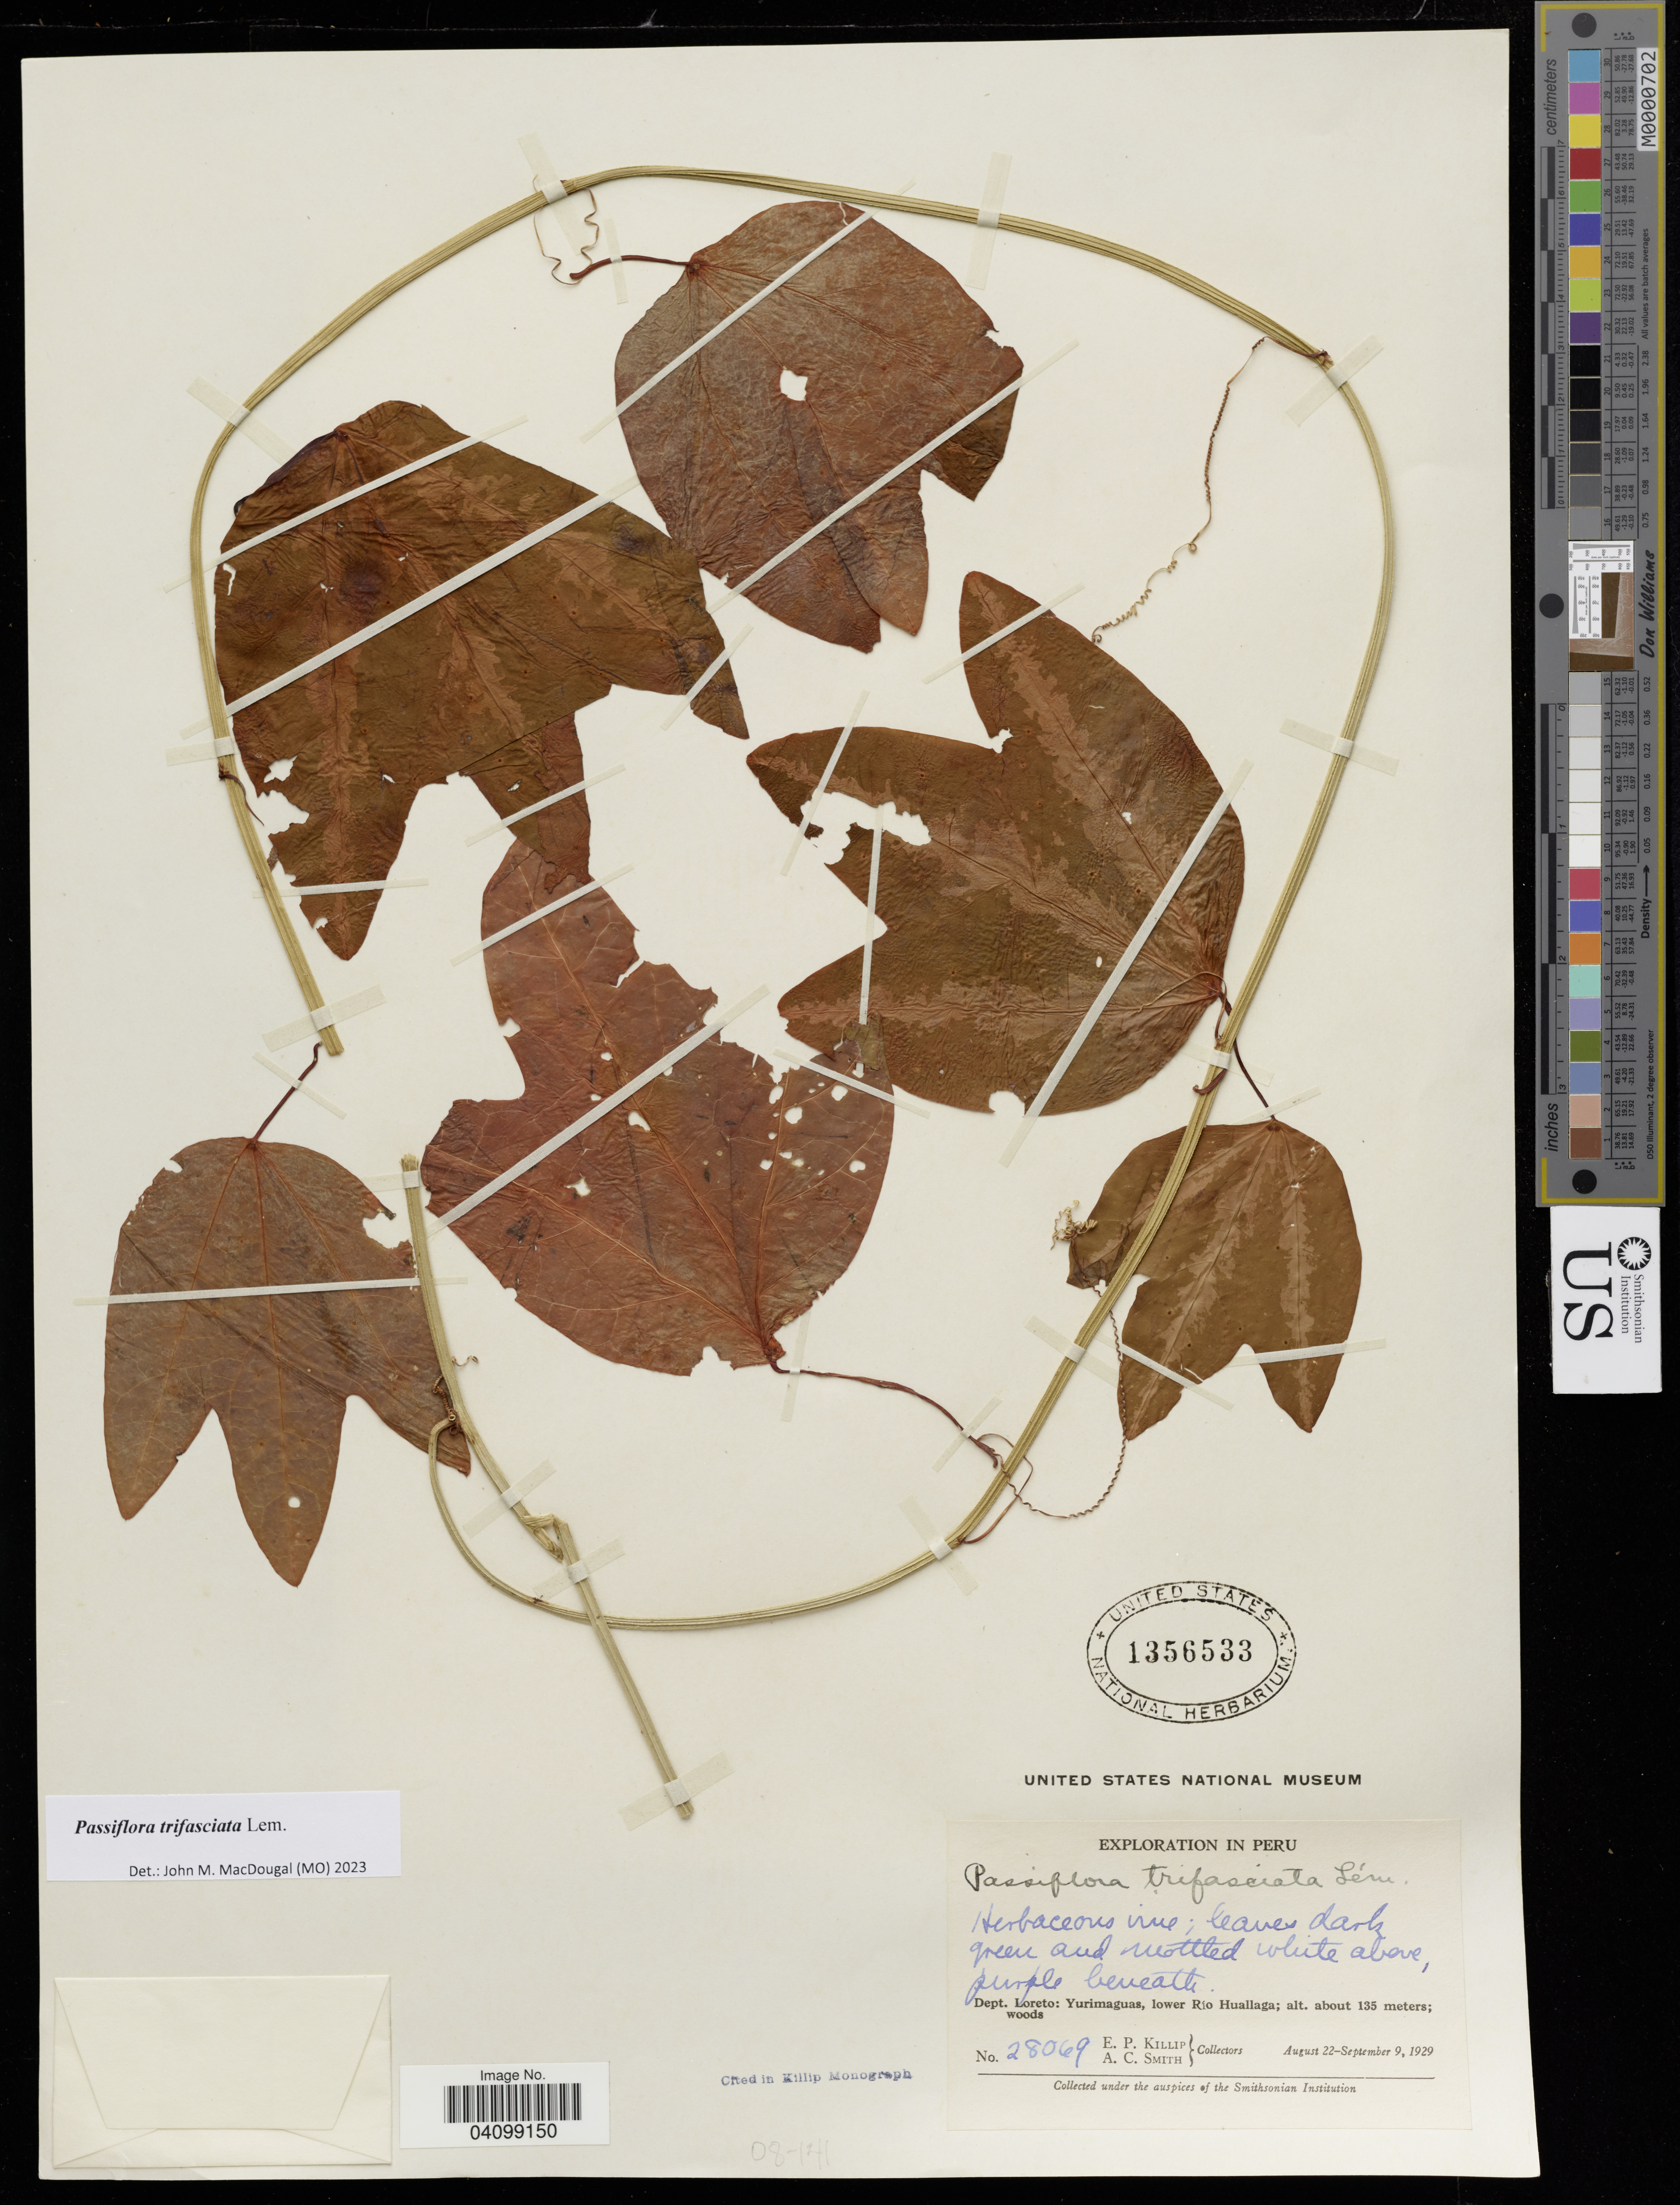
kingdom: Plantae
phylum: Tracheophyta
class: Magnoliopsida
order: Malpighiales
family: Passifloraceae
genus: Passiflora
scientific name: Passiflora trifasciata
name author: Lem.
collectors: E. Killip & A. C. Smith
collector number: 28069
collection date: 1929-08-22/1929-09-09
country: Peru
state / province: Loreto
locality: Yurmaguas, lower Rio Huallaga.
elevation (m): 135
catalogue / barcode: US 1356533